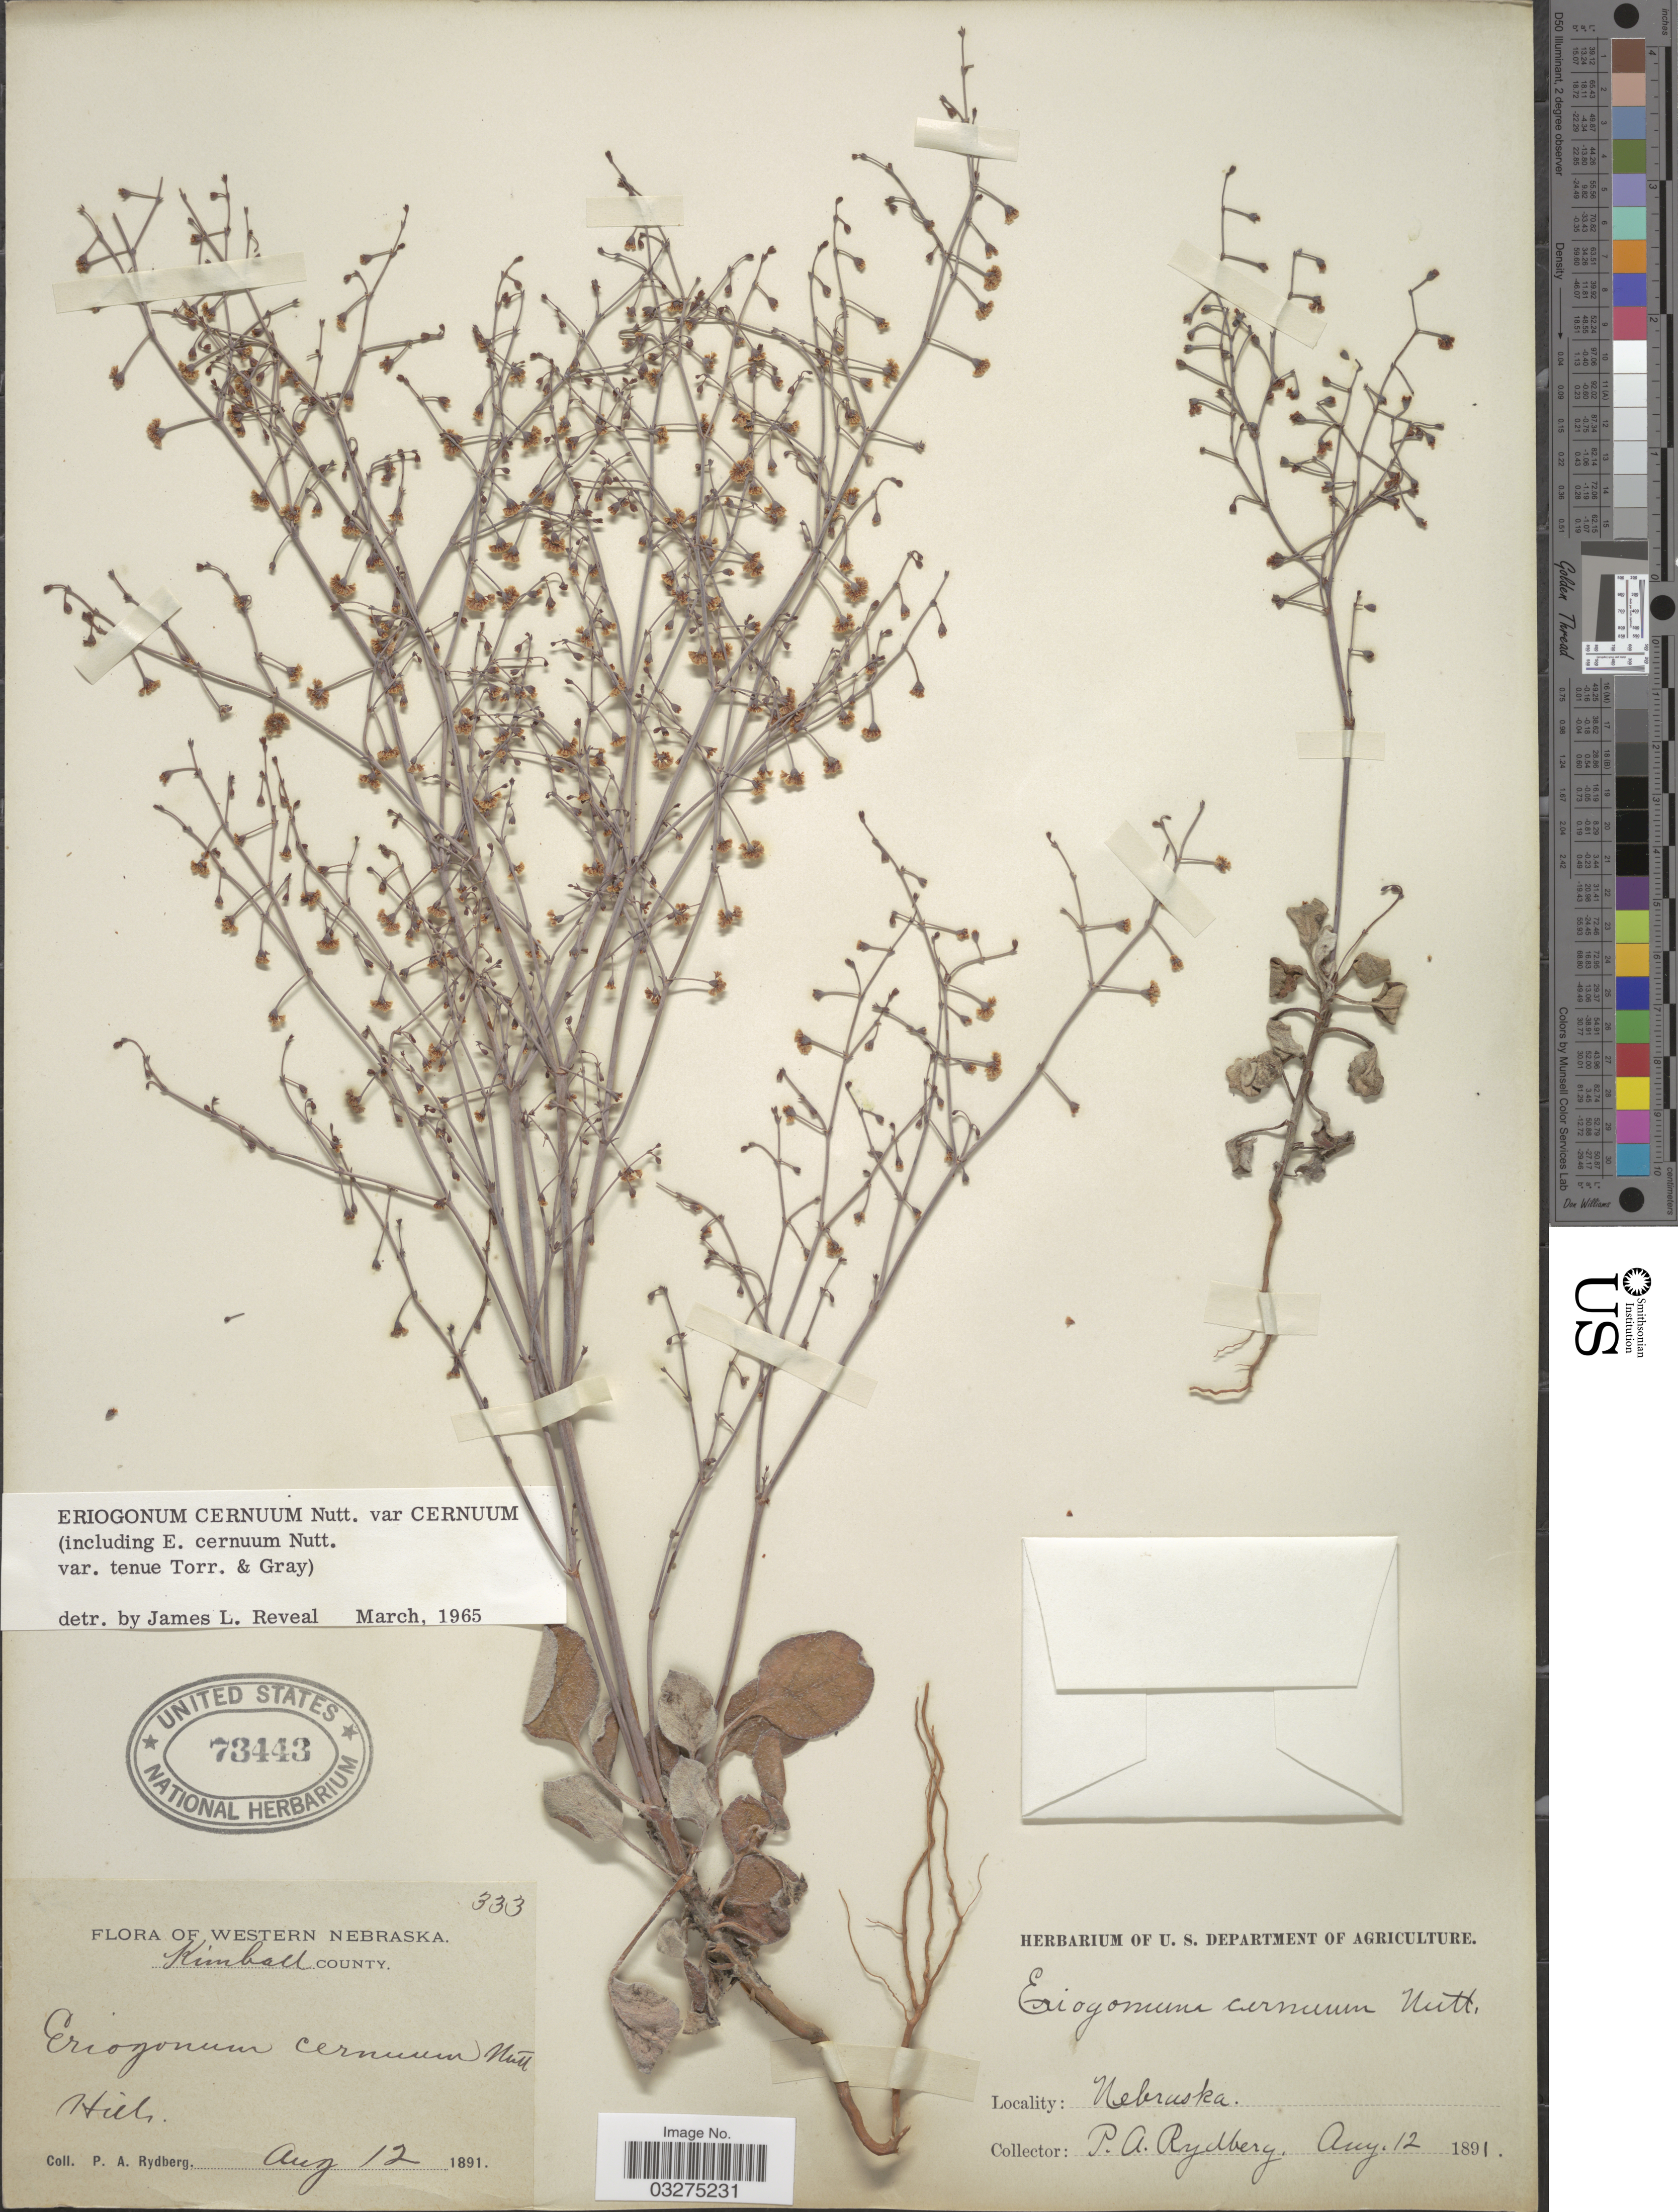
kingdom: Plantae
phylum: Tracheophyta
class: Magnoliopsida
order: Caryophyllales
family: Polygonaceae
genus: Eriogonum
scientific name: Eriogonum cernuum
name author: Nutt.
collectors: P. A. Rydberg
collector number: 333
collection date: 1891-08-12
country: United States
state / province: Nebraska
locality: Western Nebraska, Kimball County.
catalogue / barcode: US 73443